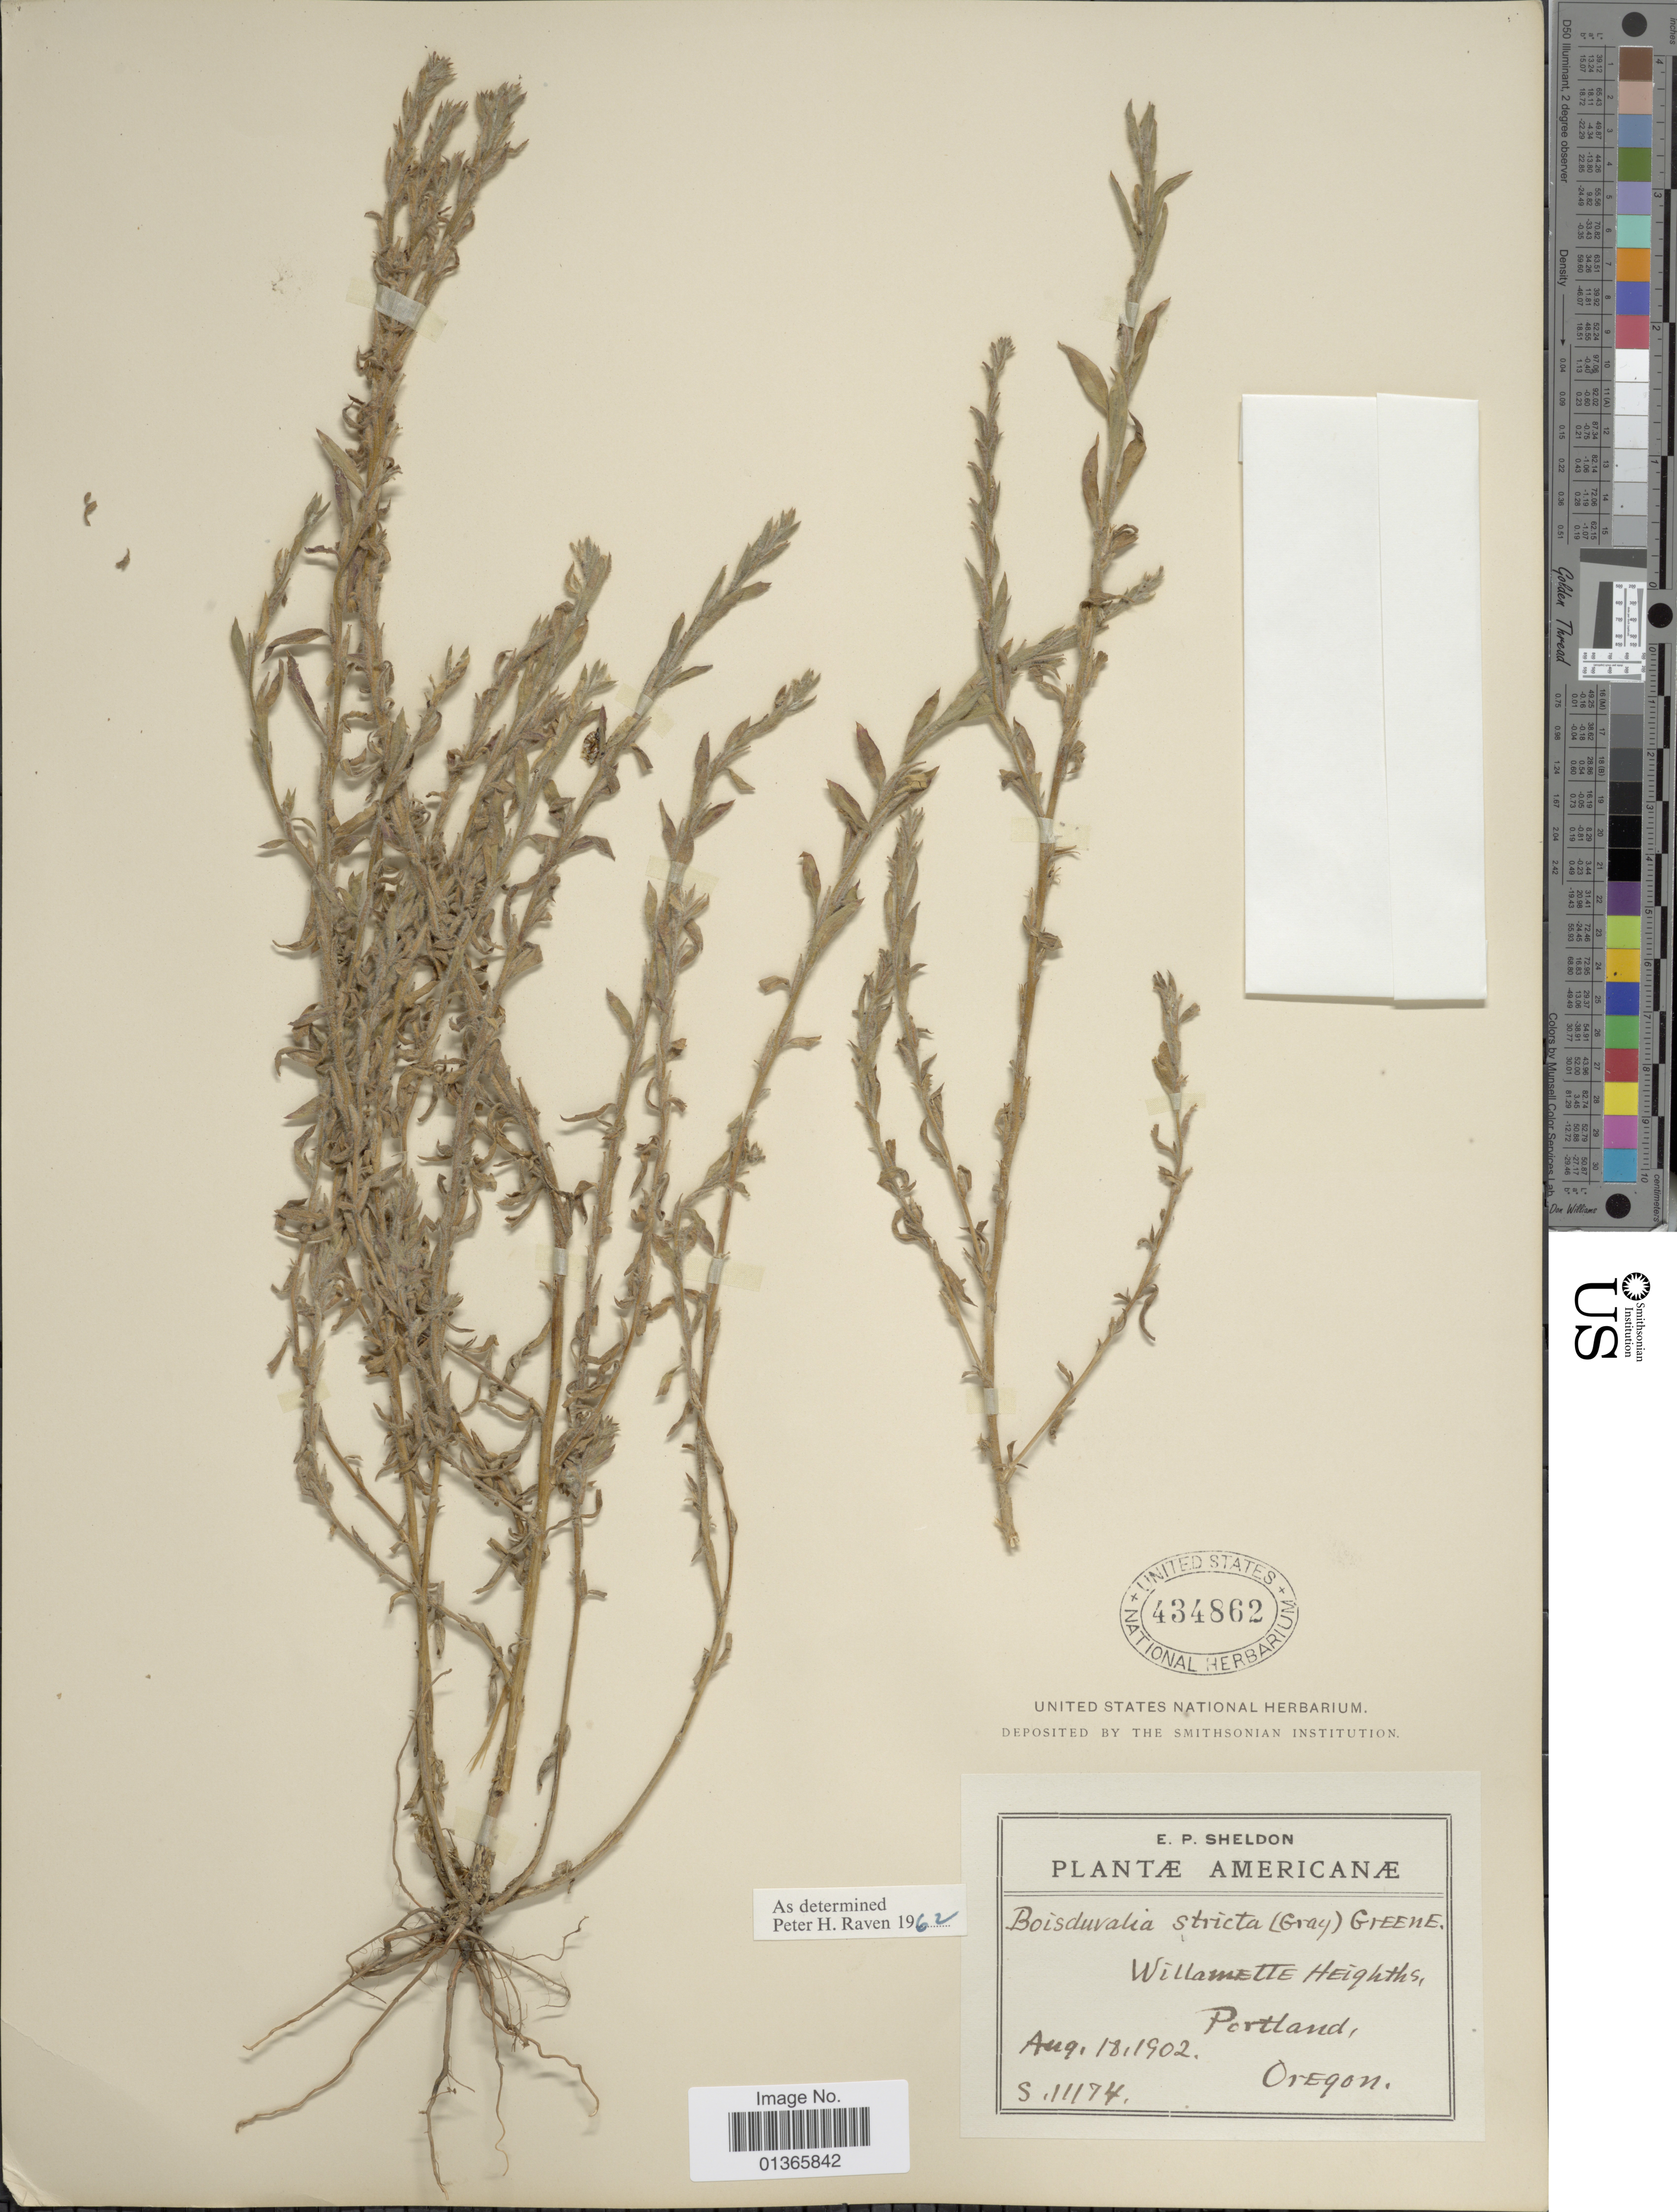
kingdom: Plantae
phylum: Tracheophyta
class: Magnoliopsida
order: Myrtales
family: Onagraceae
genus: Epilobium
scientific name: Epilobium torreyi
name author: (S. Watson) Hoch & P.H. Raven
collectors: E. P. Sheldon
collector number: S11174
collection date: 1902-08-18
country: United States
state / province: Oregon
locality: Willamette Heights, Portland.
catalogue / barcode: US 434862